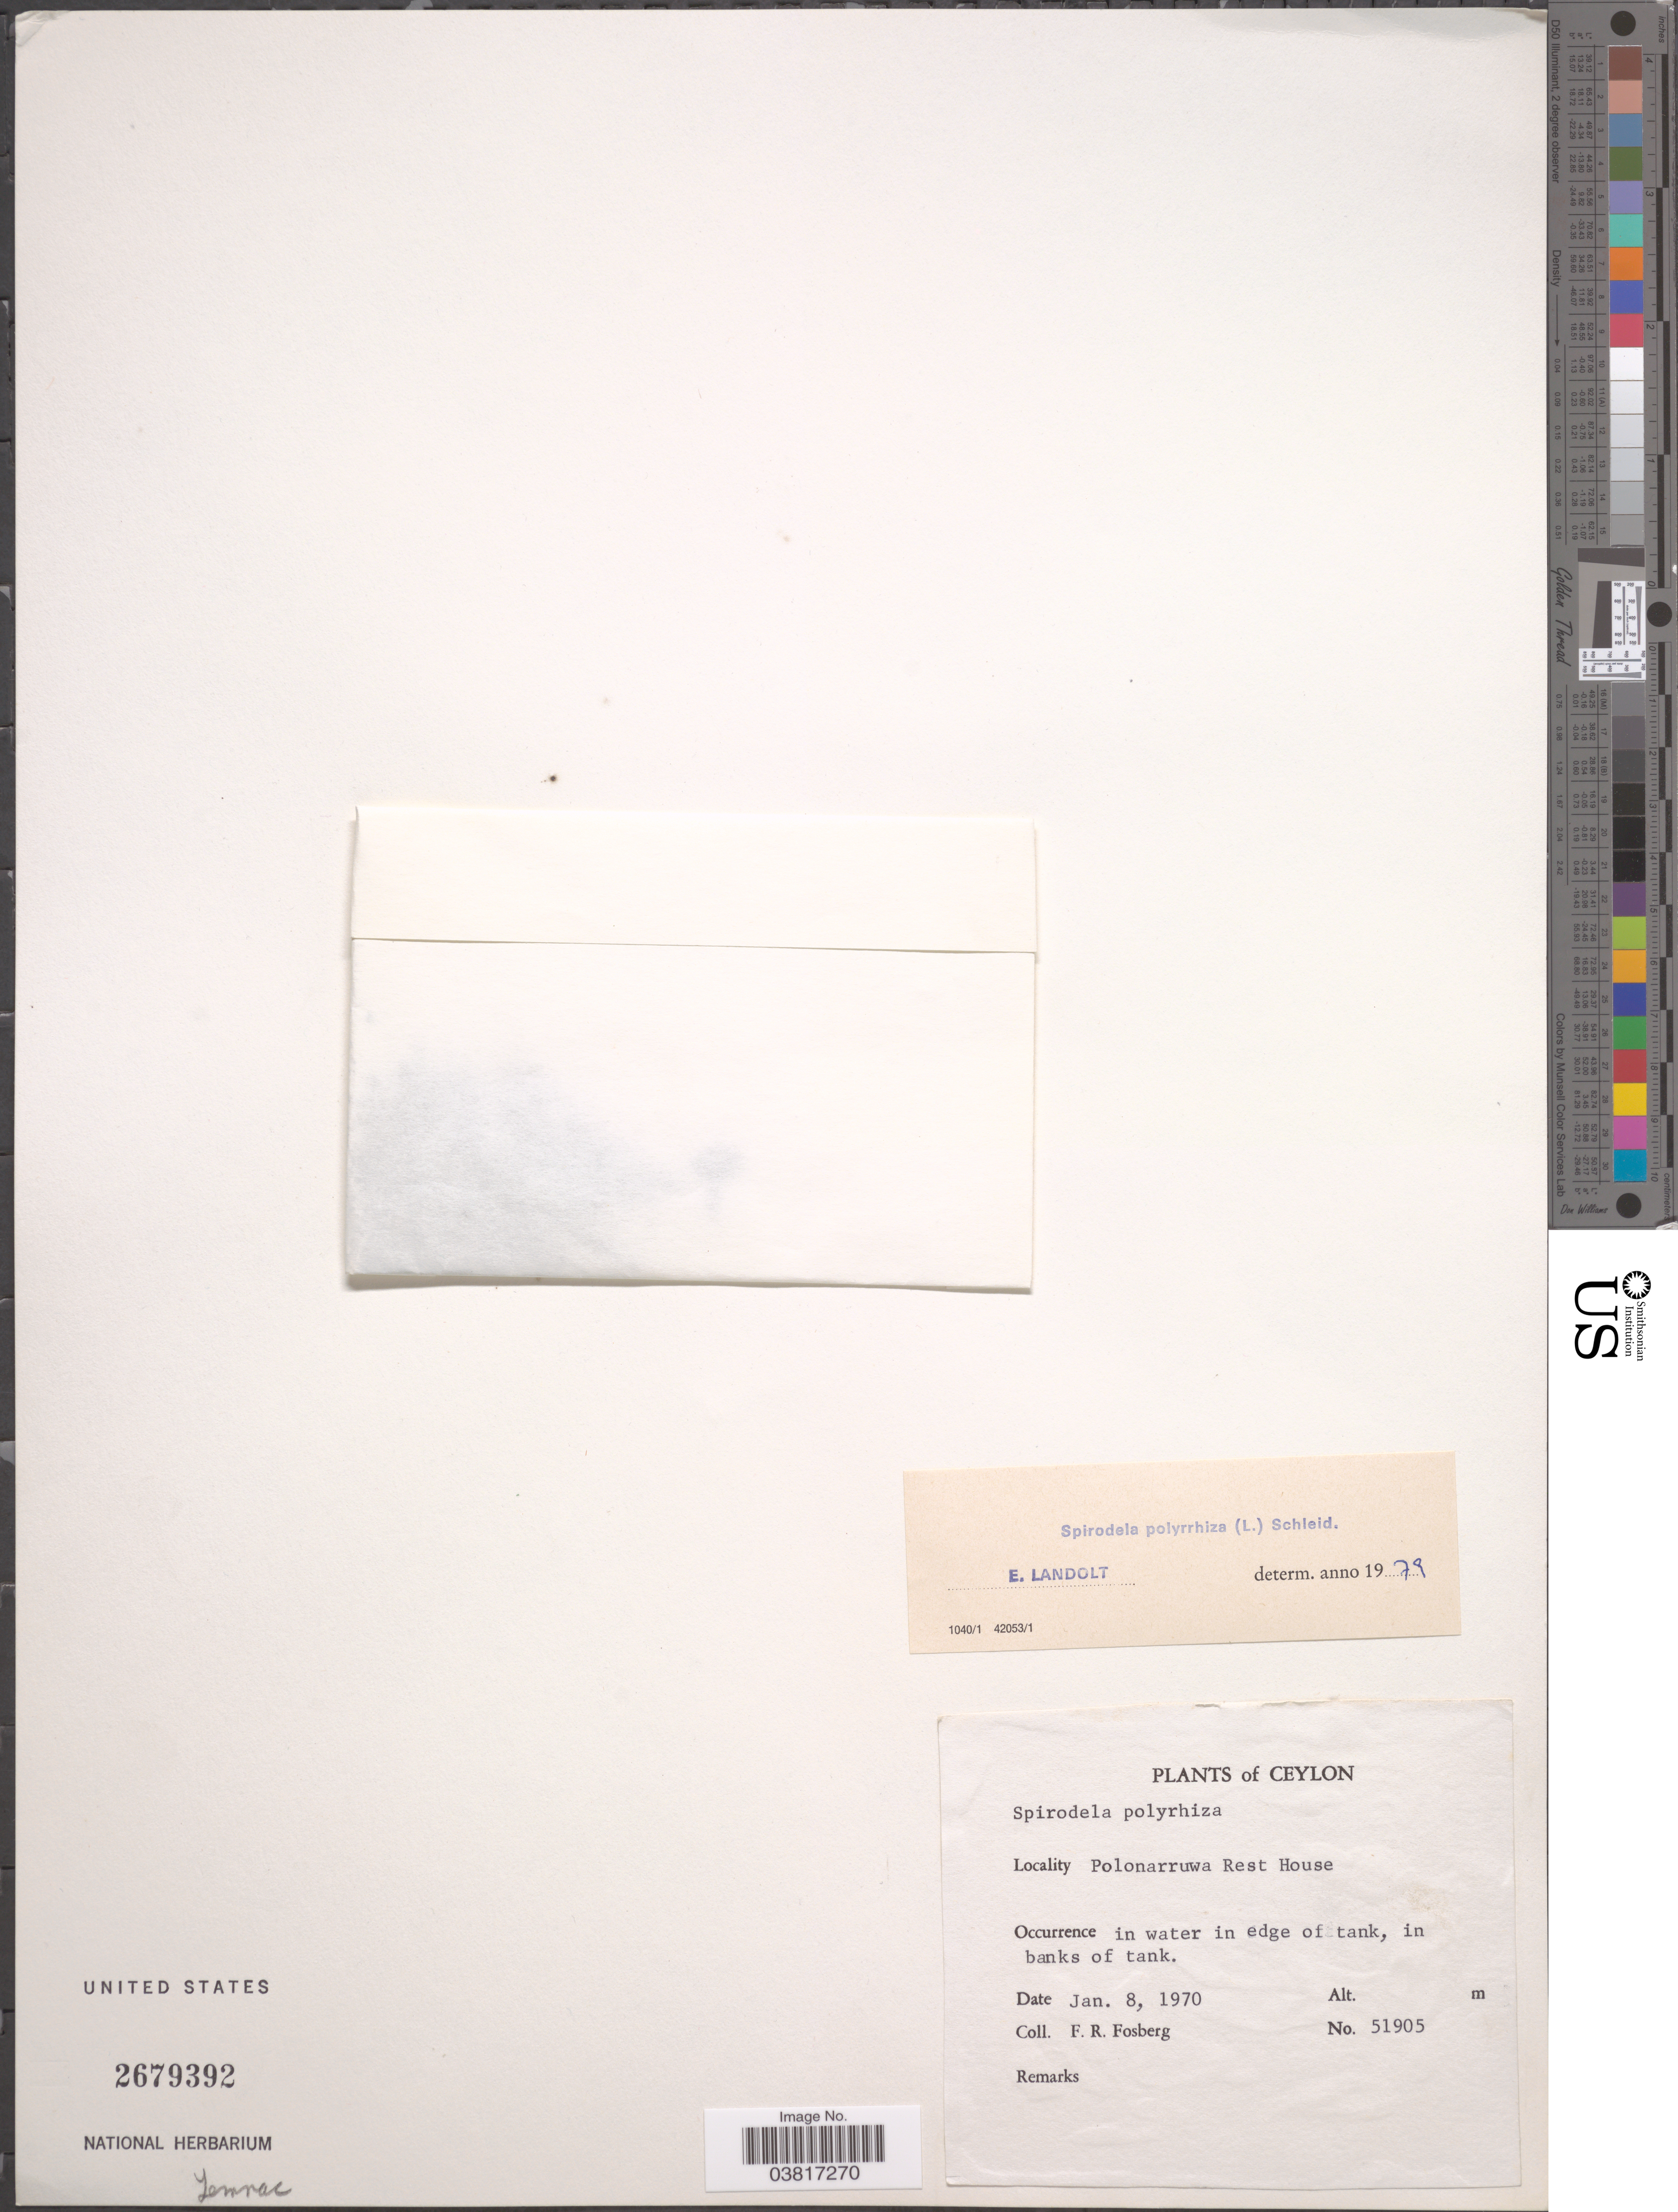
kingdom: Plantae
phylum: Tracheophyta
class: Liliopsida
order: Alismatales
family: Araceae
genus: Spirodela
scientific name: Spirodela polyrrhiza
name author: (L.) Schleid.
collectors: F. R. Fosberg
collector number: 51905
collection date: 1970-01-08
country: Sri Lanka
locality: Ceylon. Polonarruwa Rest House. In water in edge of tank, in banks of tank.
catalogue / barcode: US 2679392